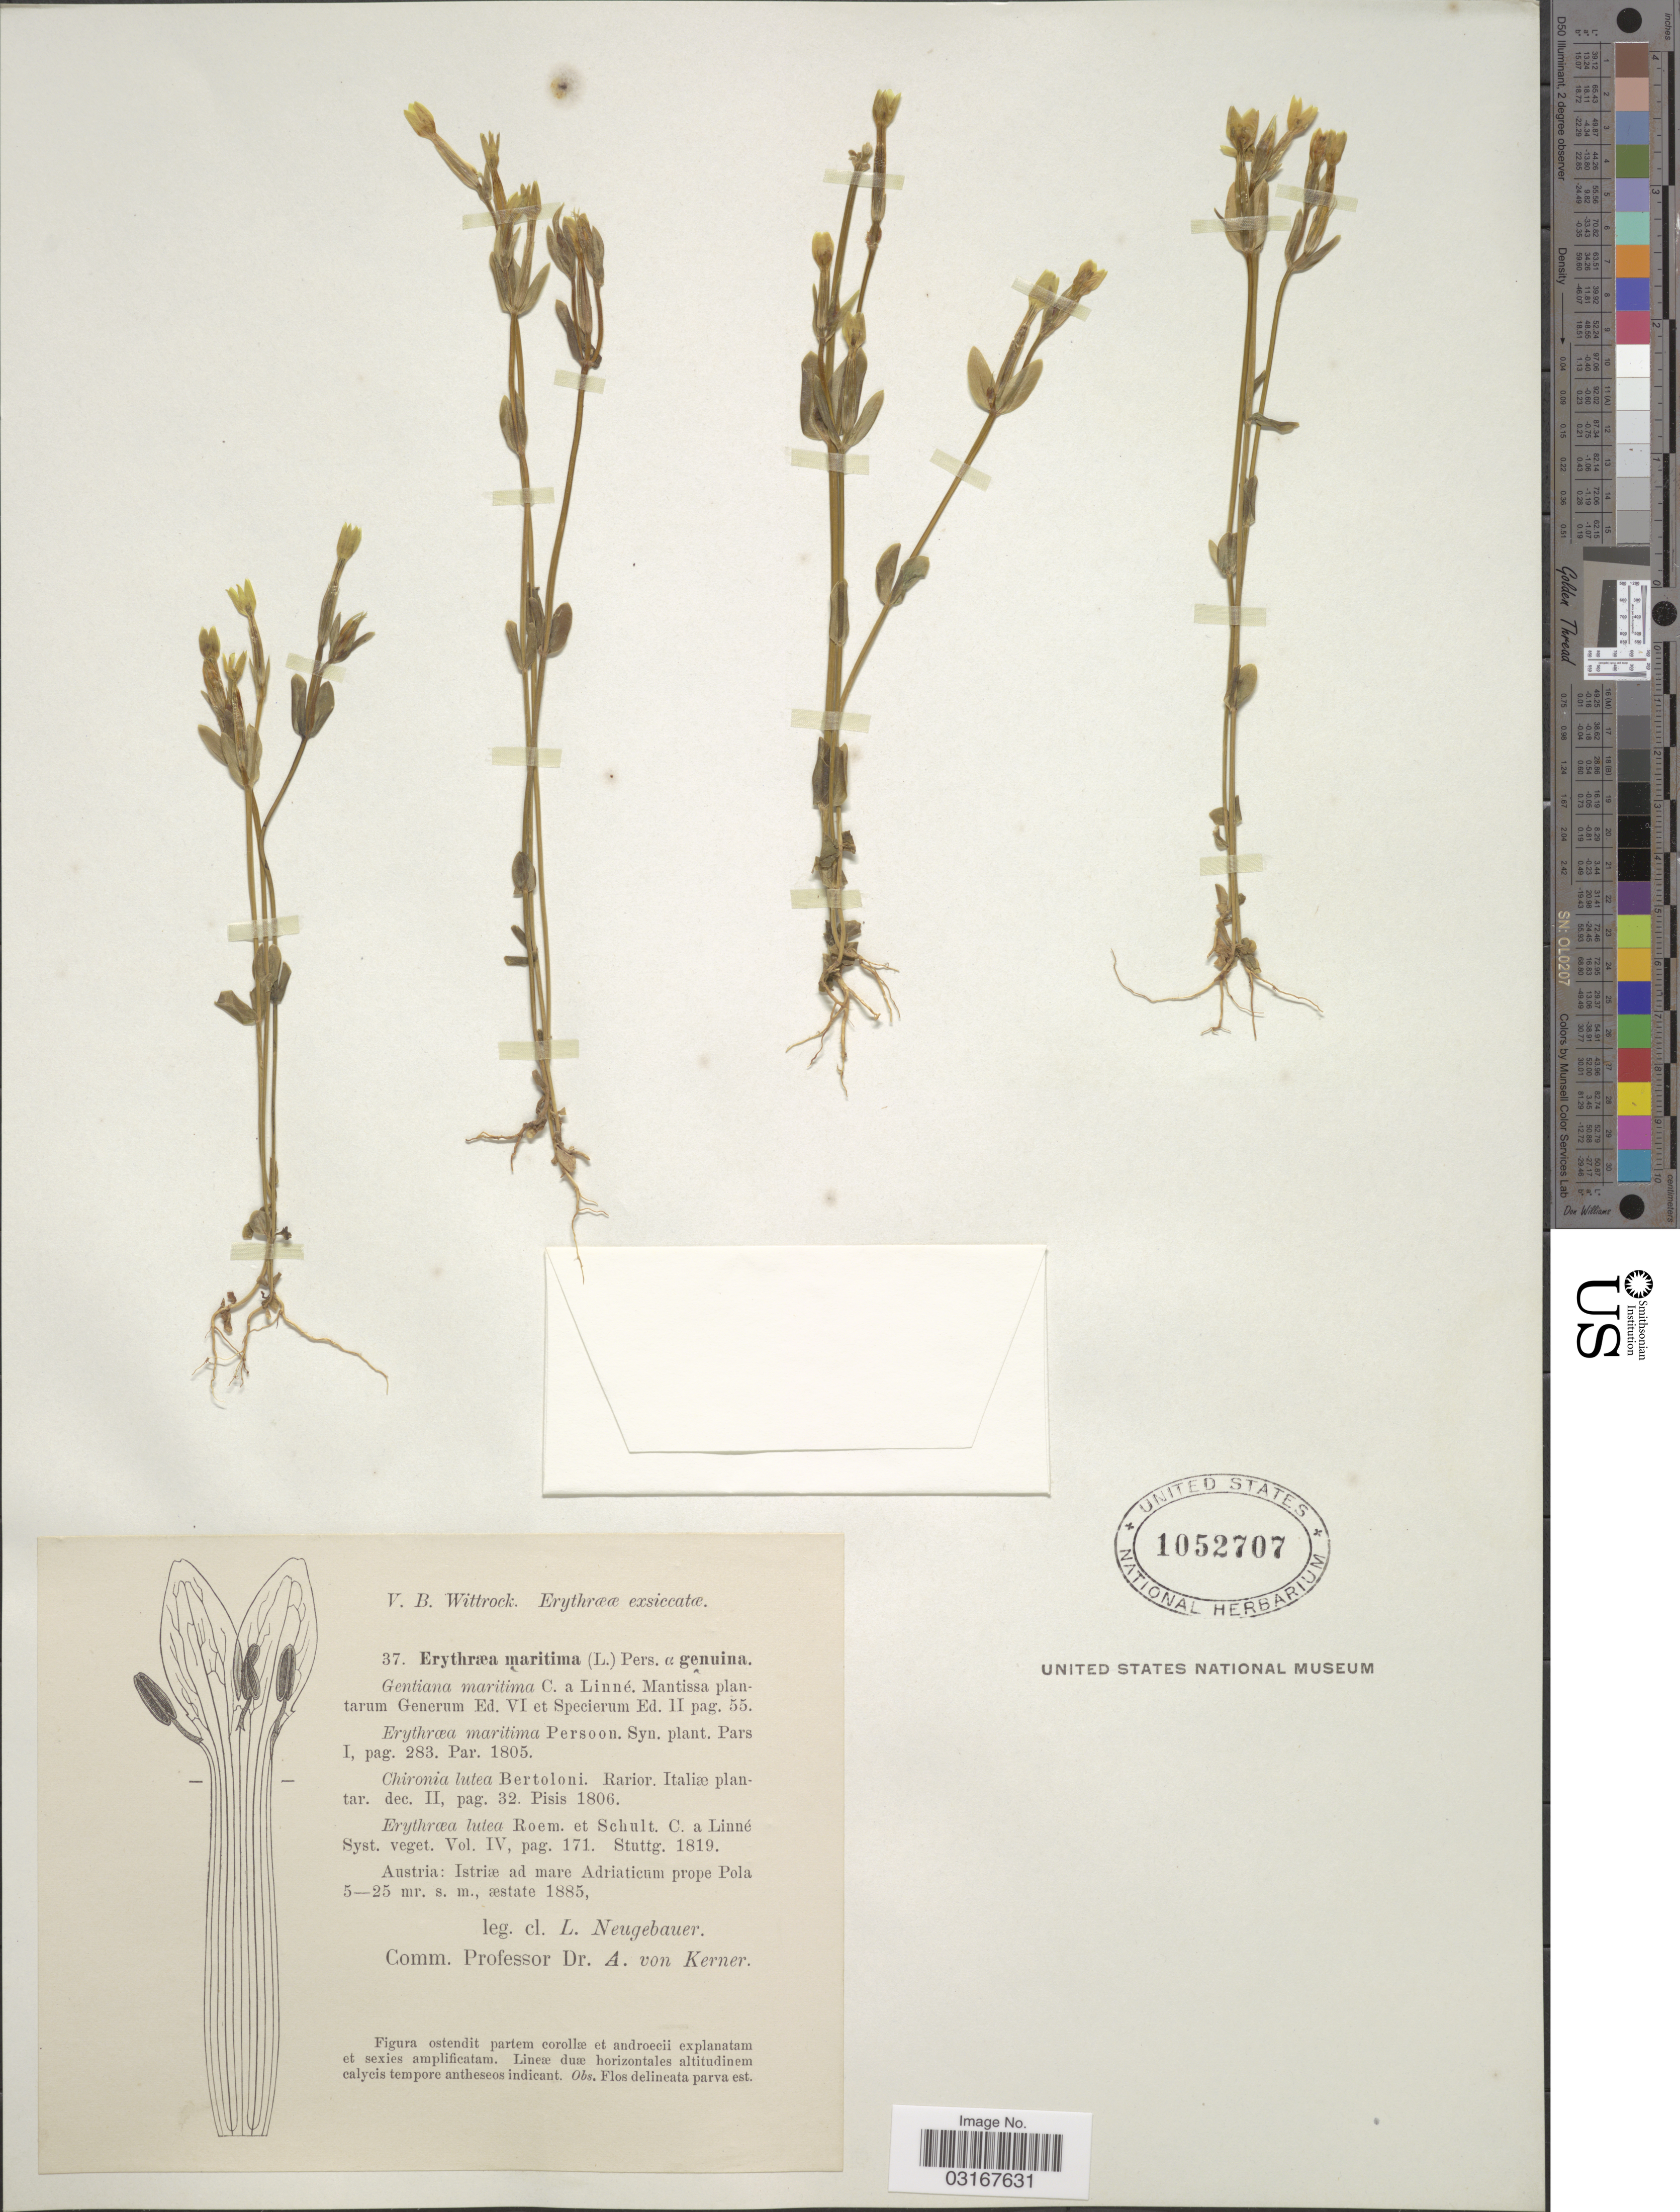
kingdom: Plantae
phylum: Tracheophyta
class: Magnoliopsida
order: Gentianales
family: Gentianaceae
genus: Centaurium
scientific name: Centaurium maritimum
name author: (L.) Fritsch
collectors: L. Neugebauer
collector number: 37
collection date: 1885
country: Croatia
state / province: Istria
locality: Istriæ ad mare Adriaticum prope Pola.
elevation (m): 5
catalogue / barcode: US 1052707